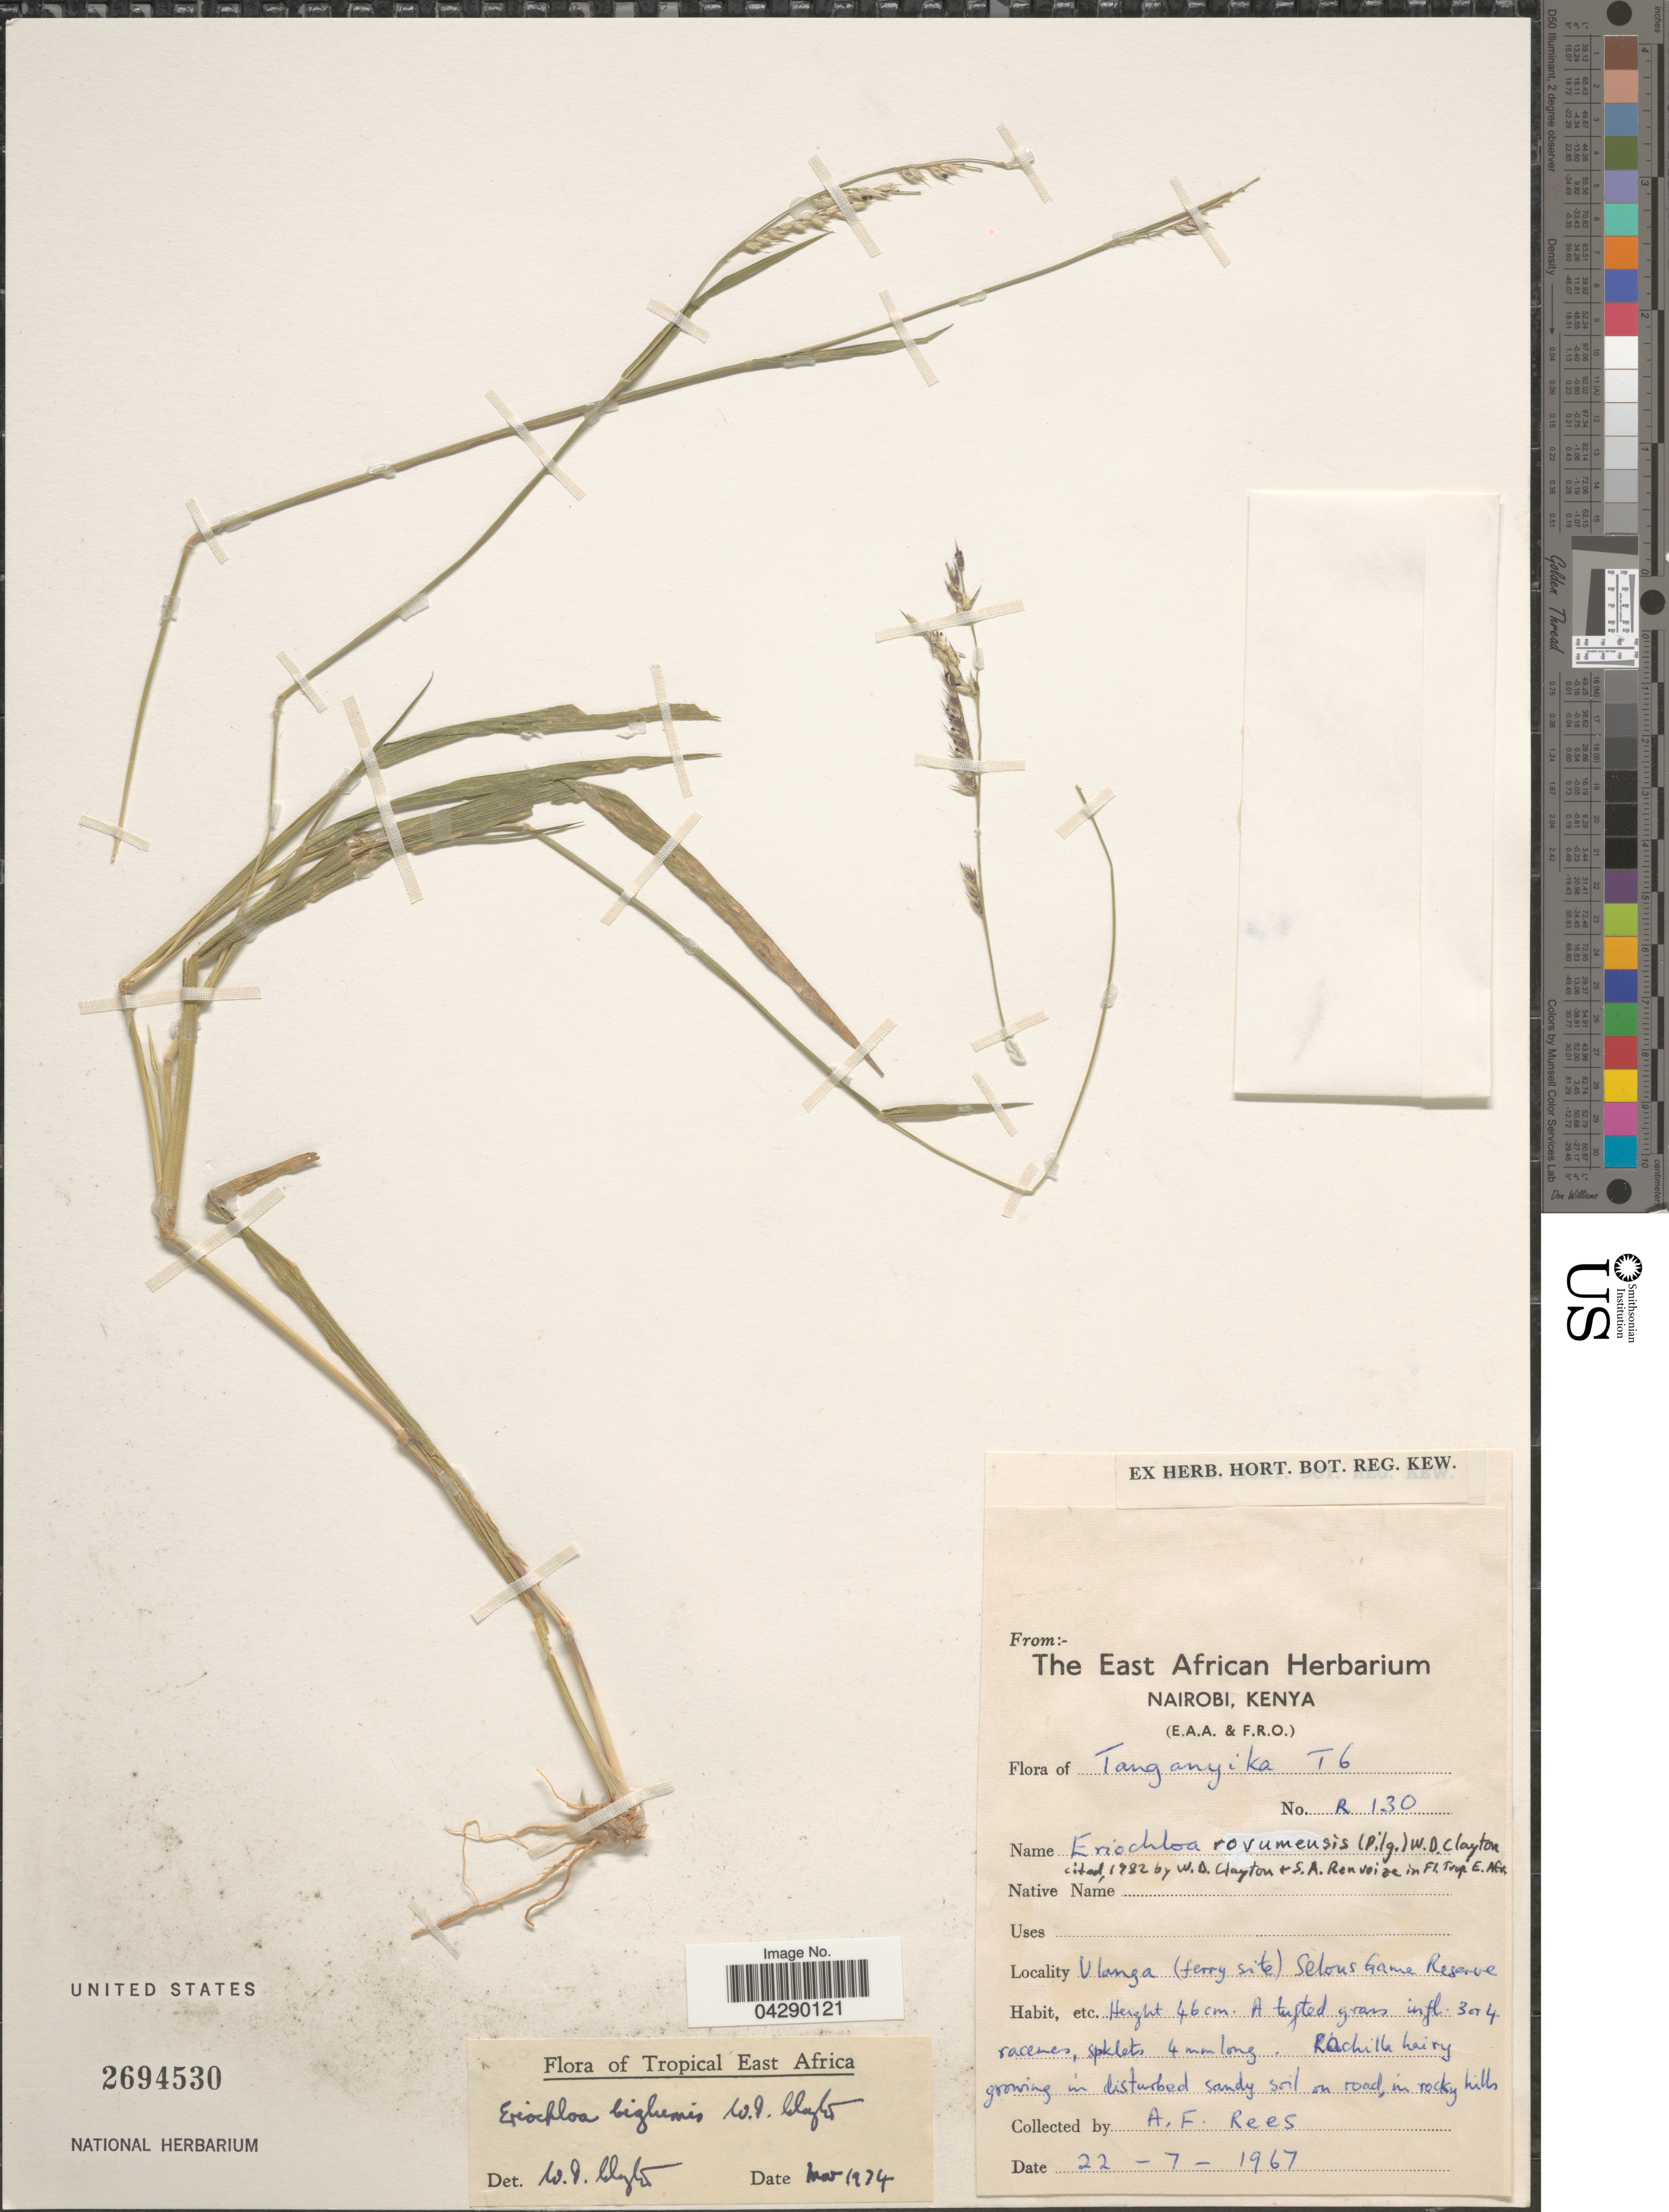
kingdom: Plantae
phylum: Tracheophyta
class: Liliopsida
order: Poales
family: Poaceae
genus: Eriochloa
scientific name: Eriochloa rovumensis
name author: (Pilg.) Clayton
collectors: A. Rees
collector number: R130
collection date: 1967-07-22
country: Tanzania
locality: Tanganyika T6. Ulanga (ferry site). Selous Game Reserve.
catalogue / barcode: US 2694530